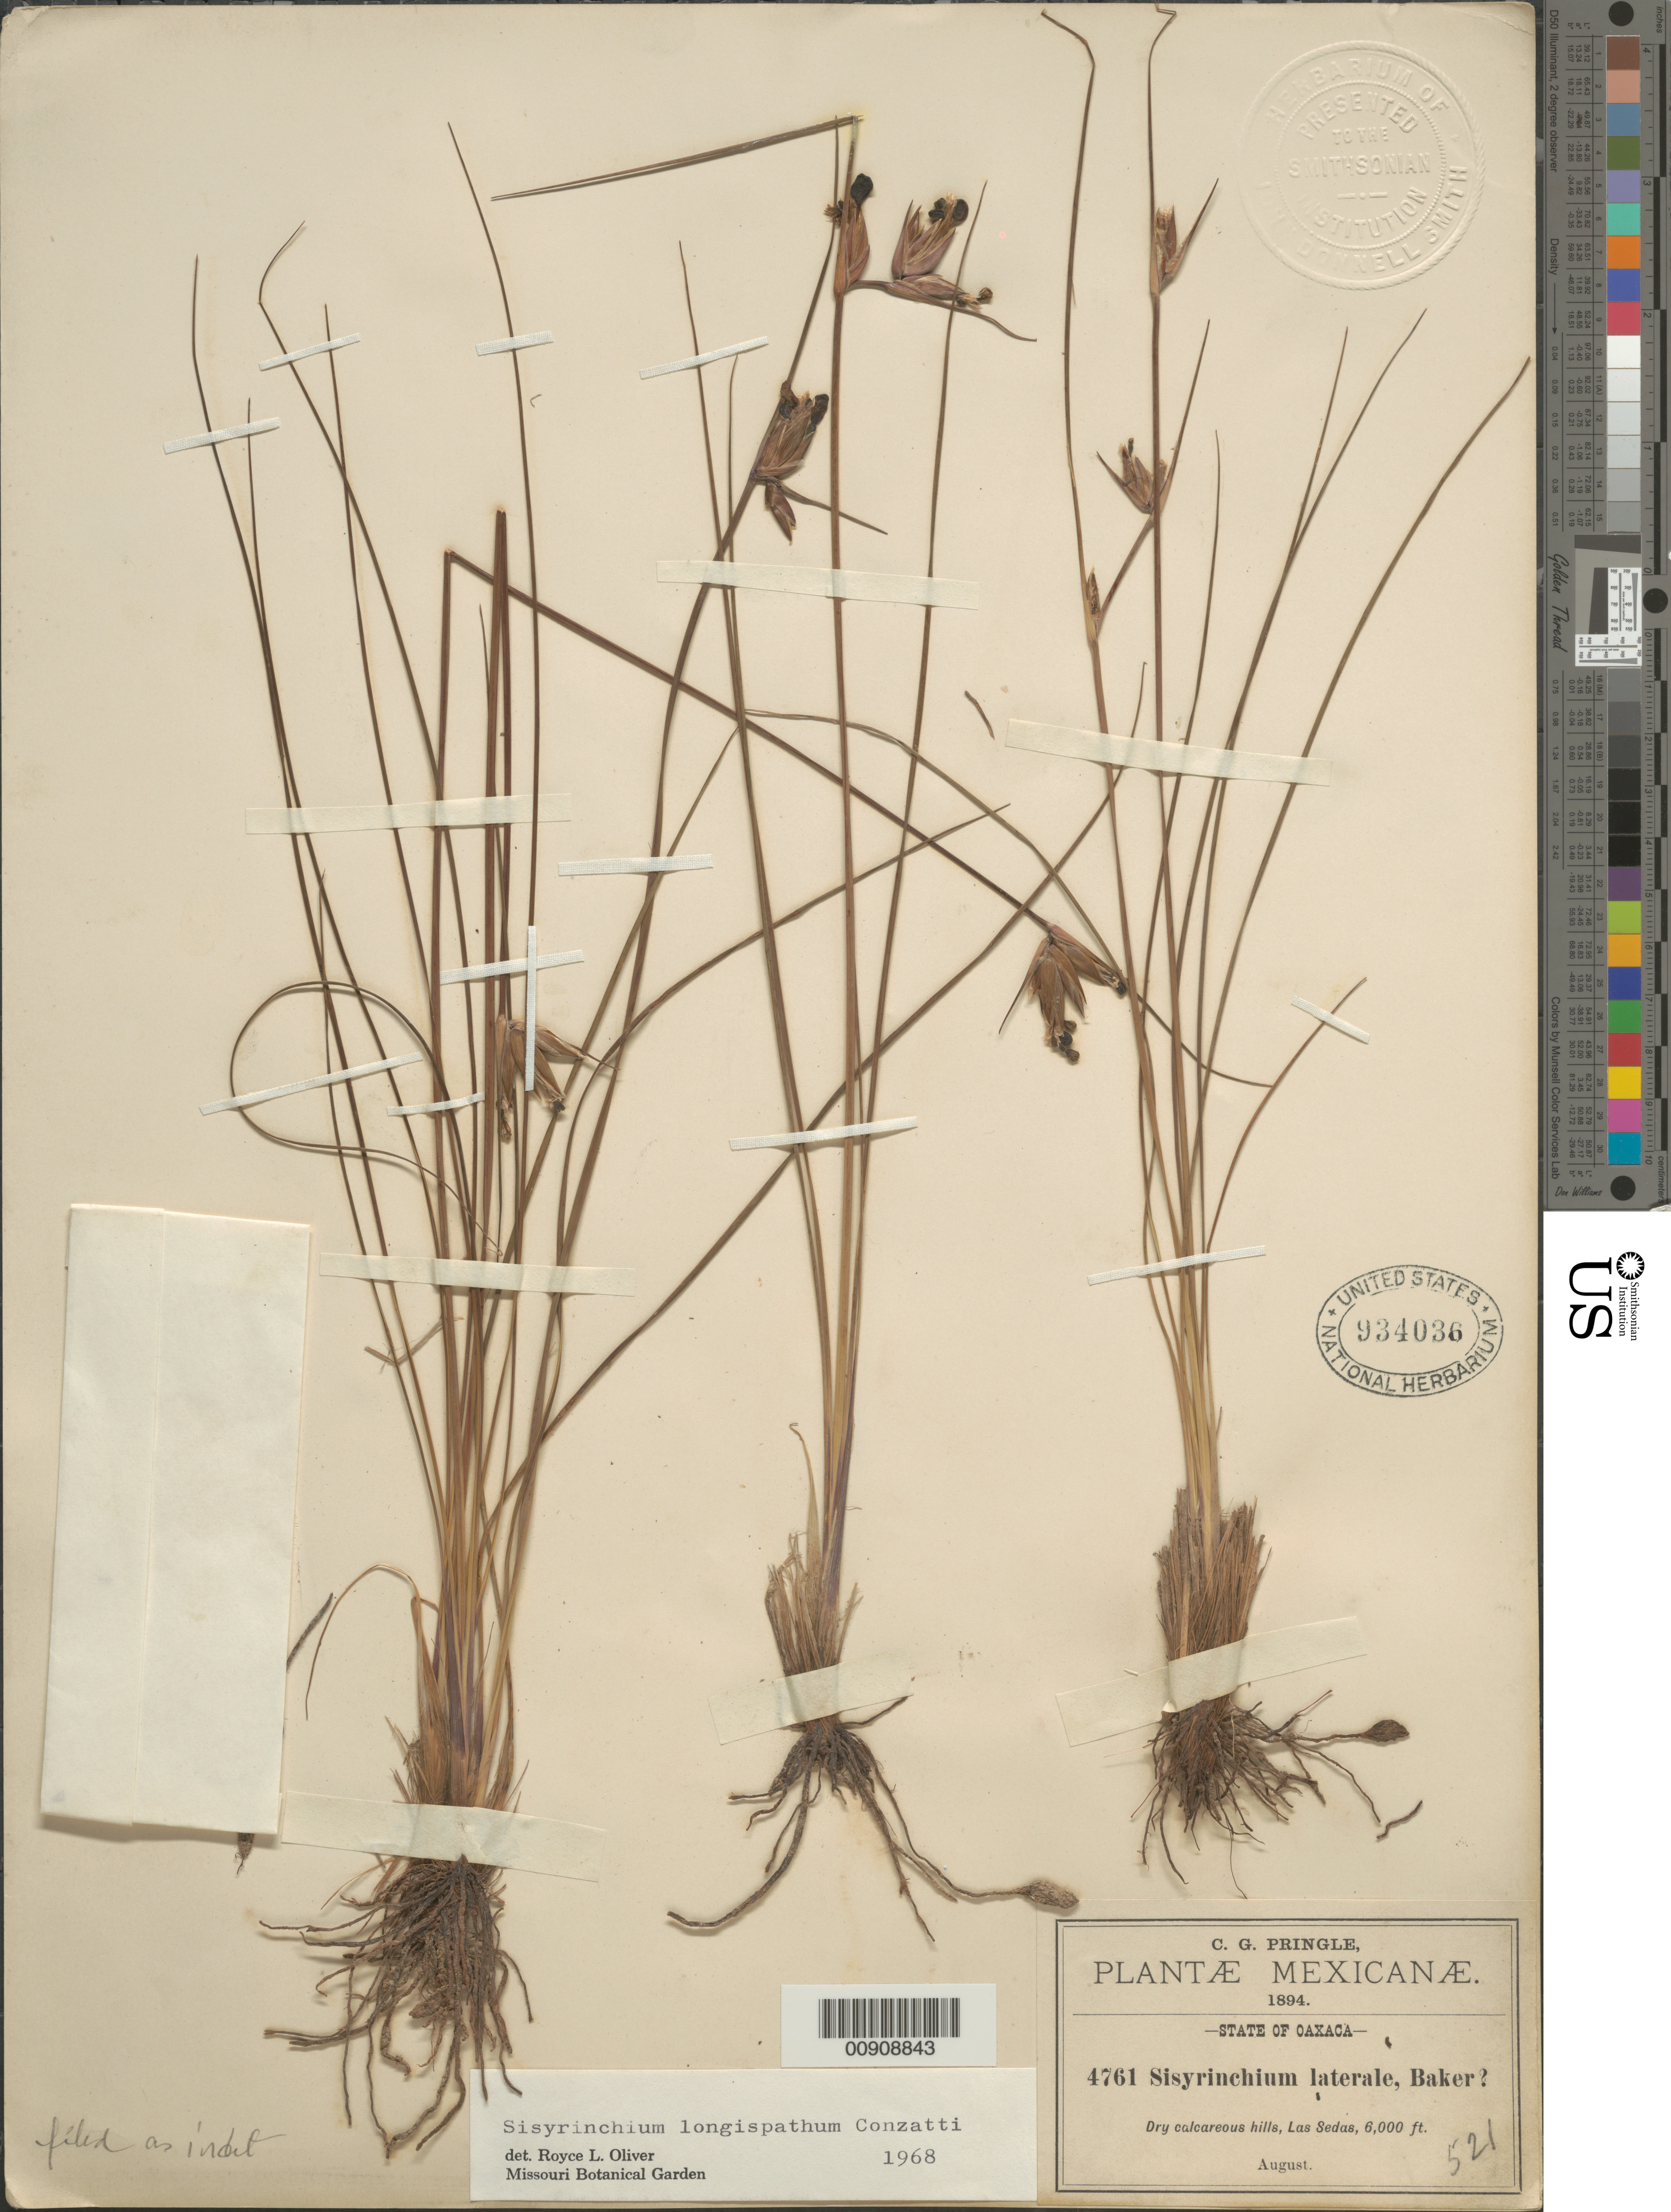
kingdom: Plantae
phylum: Tracheophyta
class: Liliopsida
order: Asparagales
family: Iridaceae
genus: Sisyrinchium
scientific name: Sisyrinchium sp.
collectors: C. G. Pringle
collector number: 4761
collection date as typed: Aug 1894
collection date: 1894-08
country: Mexico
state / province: Oaxaca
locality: Las Sedas, State of Oaxaca.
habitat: Dry calcareous hills.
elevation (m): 1829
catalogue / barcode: US 934036